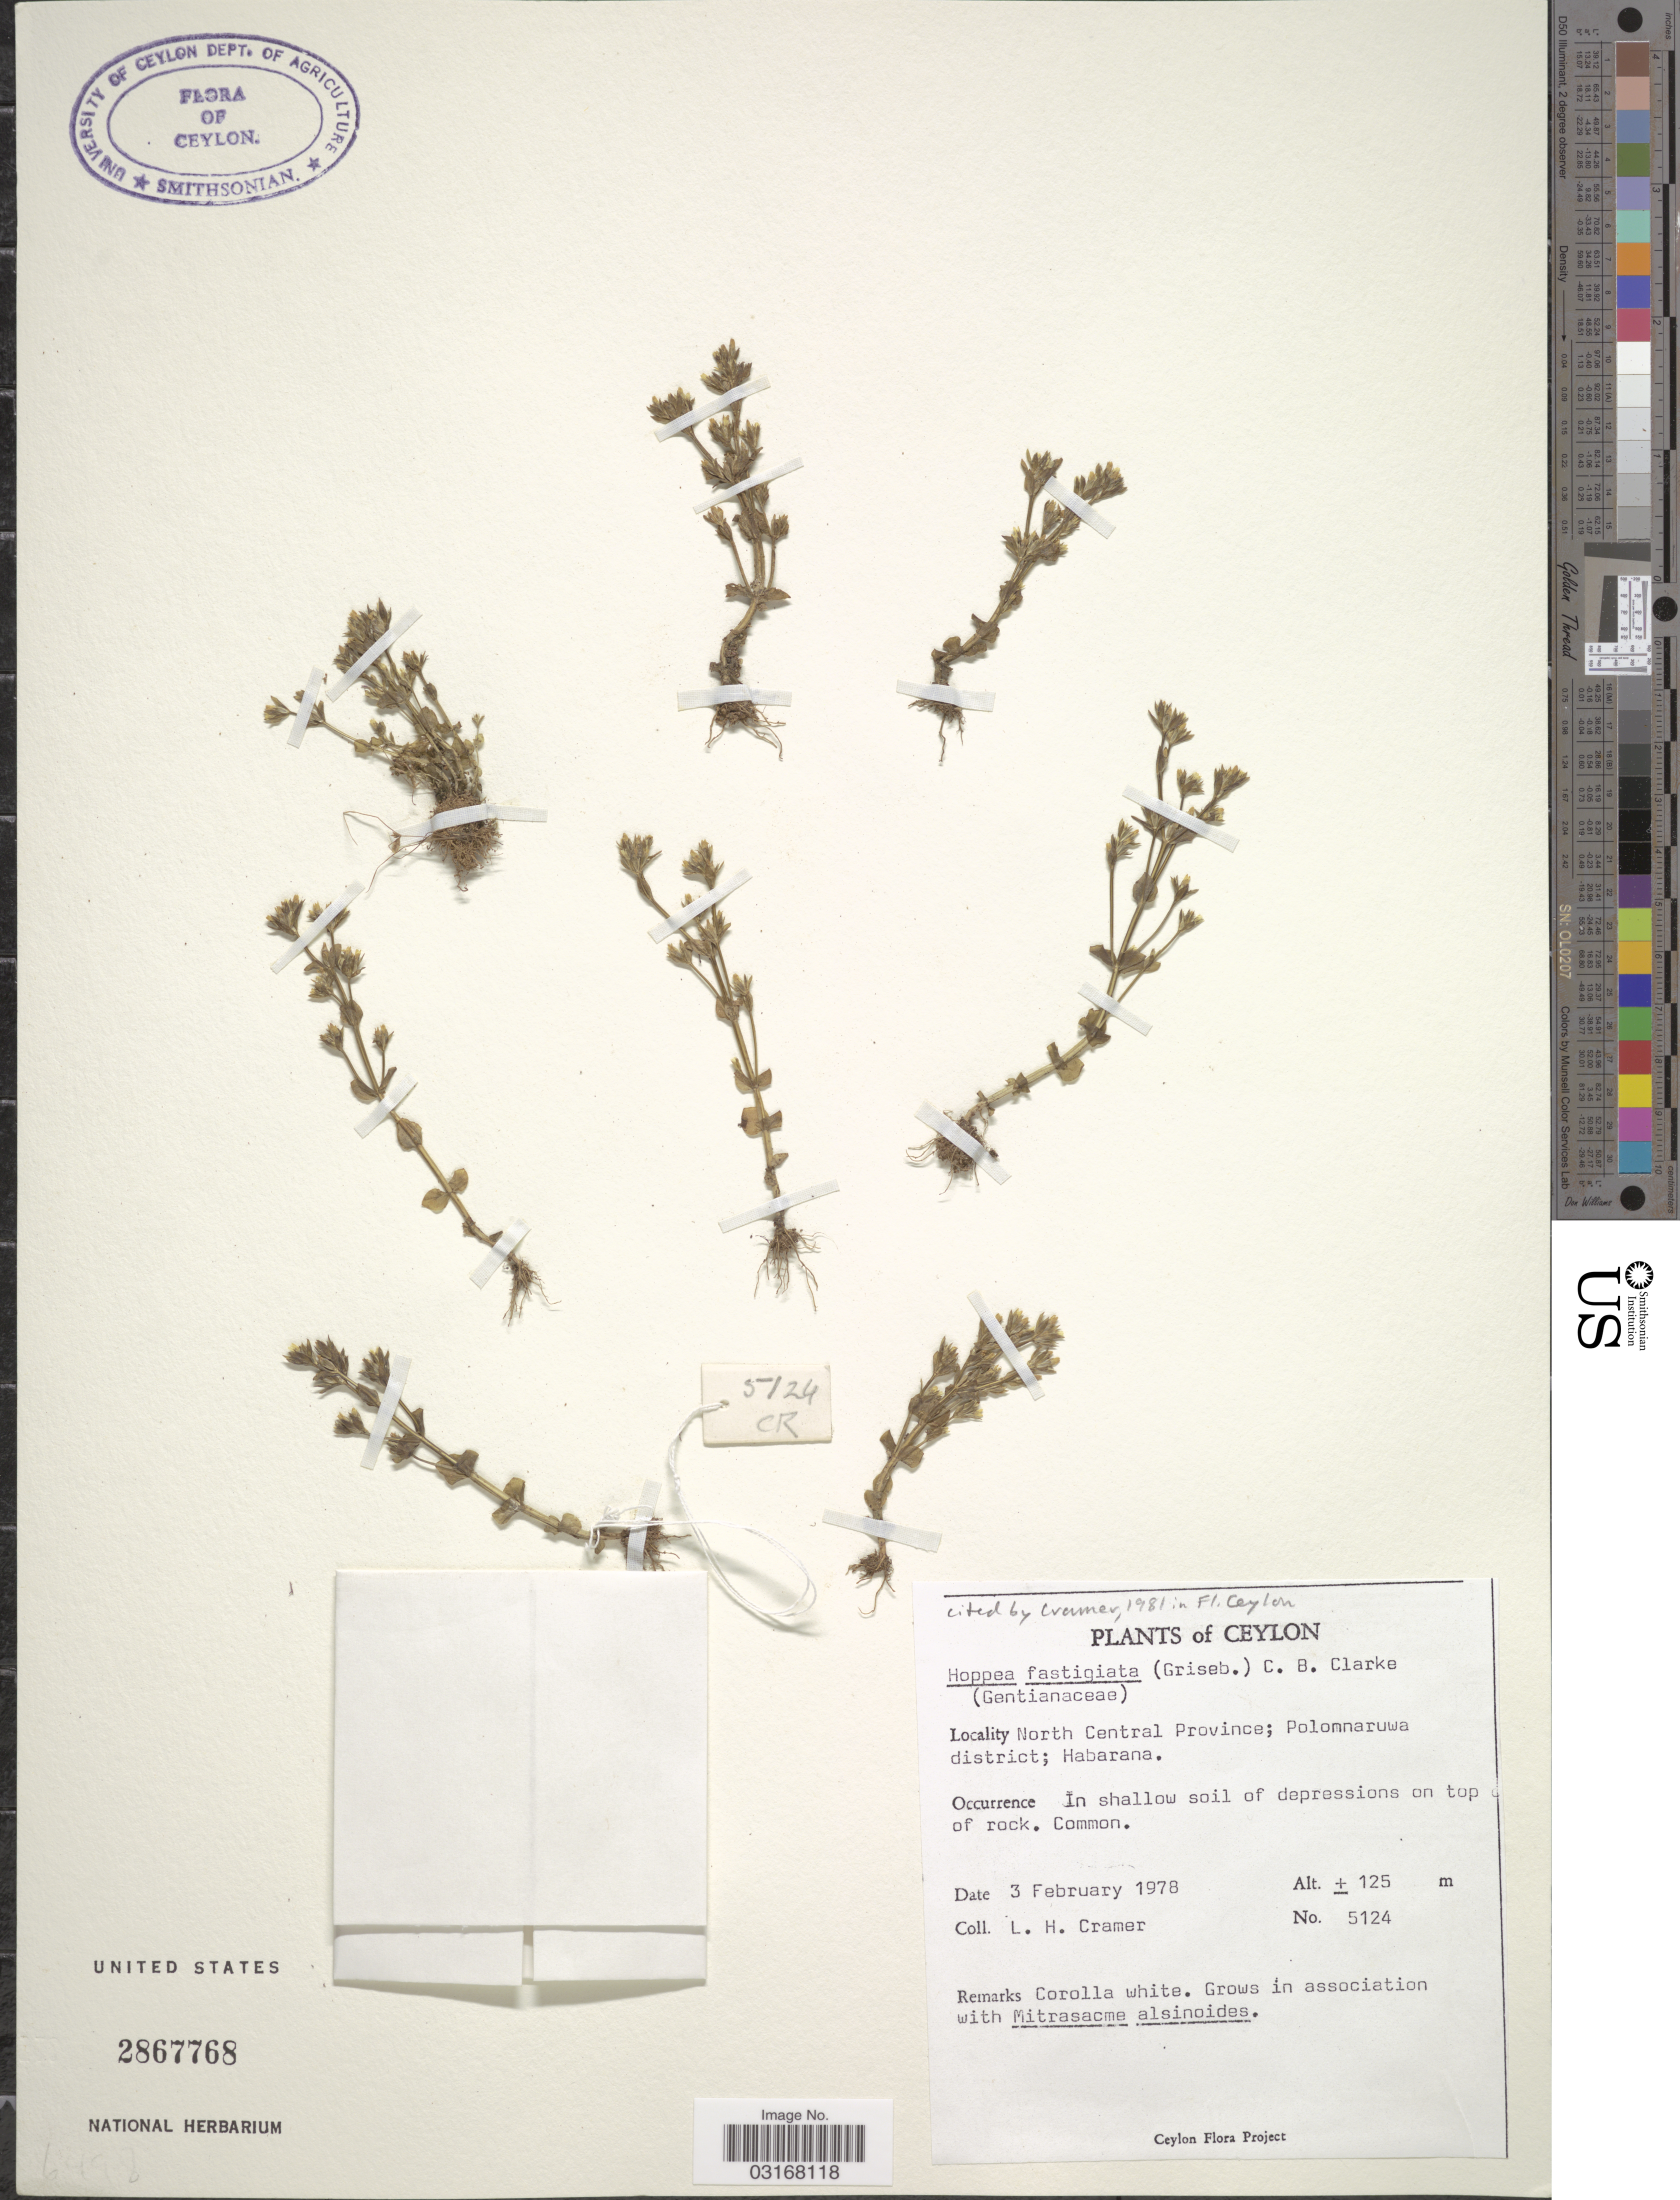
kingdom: Plantae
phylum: Tracheophyta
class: Magnoliopsida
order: Gentianales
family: Gentianaceae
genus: Hoppea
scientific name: Hoppea fastigiata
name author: (Griseb.) C.B. Clarke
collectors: L. H. Cramer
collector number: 5124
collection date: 1978-02-03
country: Sri Lanka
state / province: North Central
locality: Ceylon. Polonnaruwa district; Habarana.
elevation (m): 125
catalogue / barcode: US 2867768